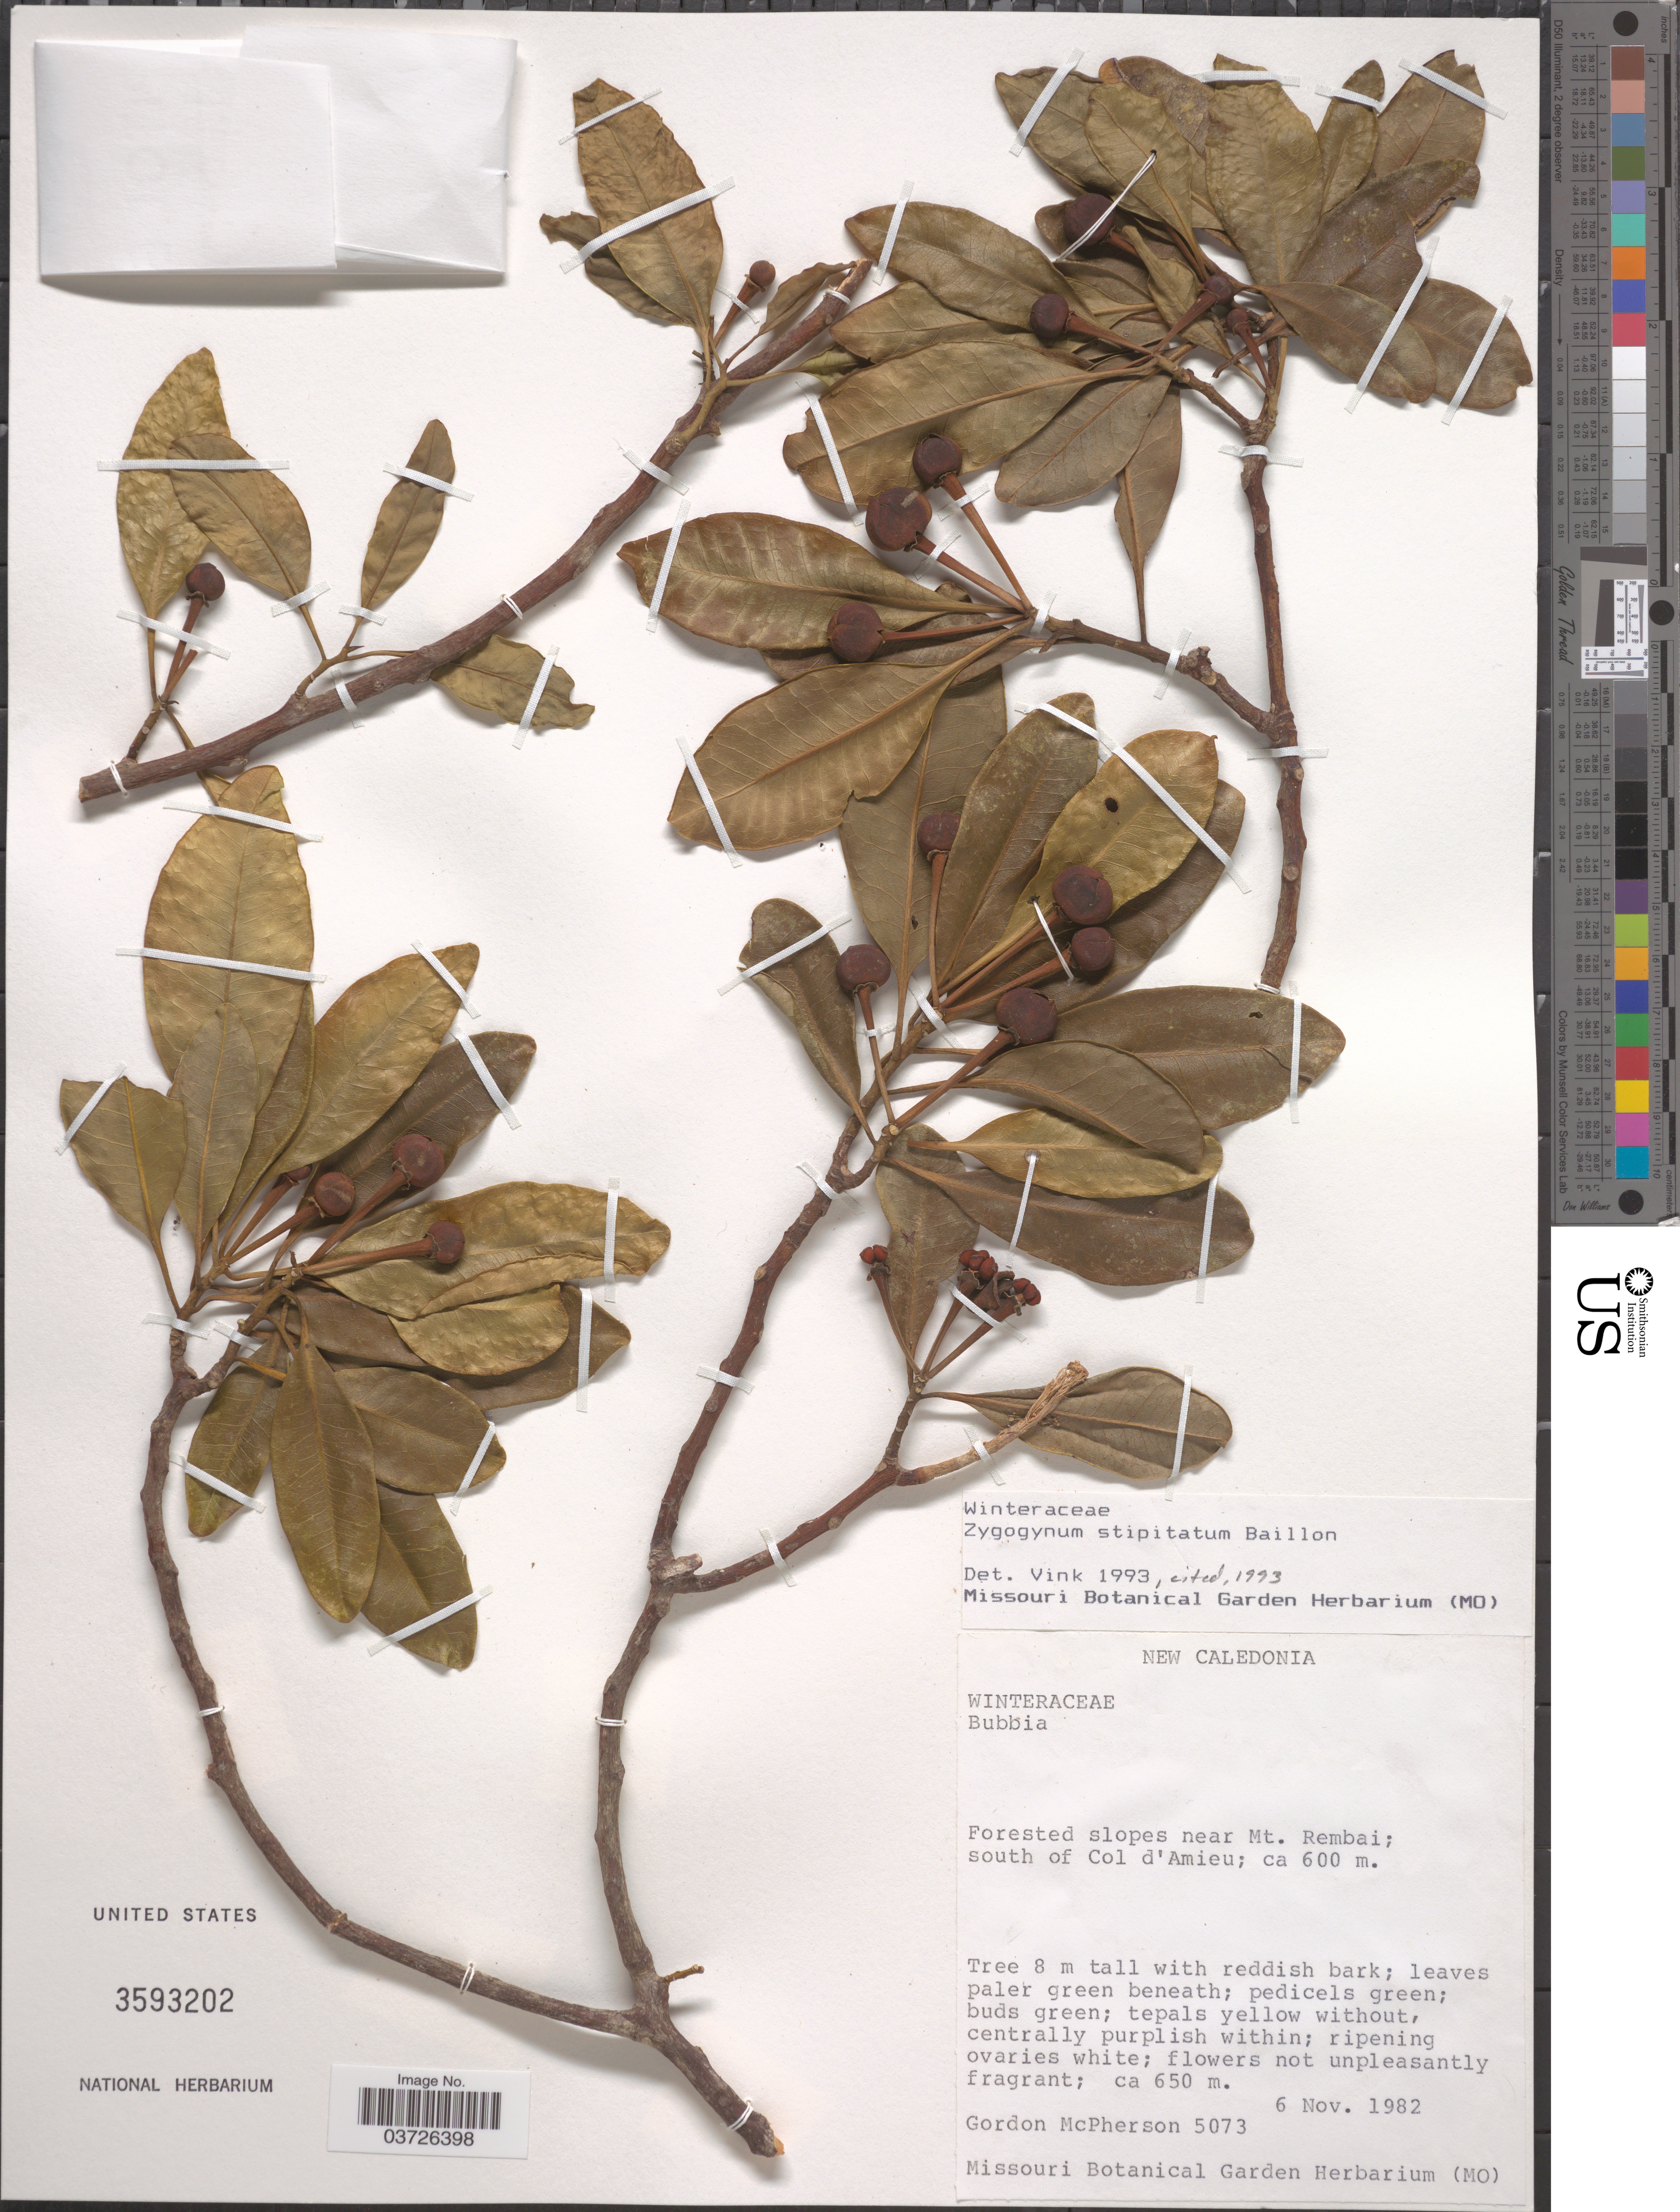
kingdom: Plantae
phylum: Tracheophyta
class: Magnoliopsida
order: Canellales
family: Winteraceae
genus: Zygogynum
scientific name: Zygogynum stipitatum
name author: Baill.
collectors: G. D. McPherson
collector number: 5073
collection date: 1982-11-06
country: New Caledonia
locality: Forested slopes near Mt. Rembai; south of Col d'Amieu.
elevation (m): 600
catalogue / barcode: US 3593202